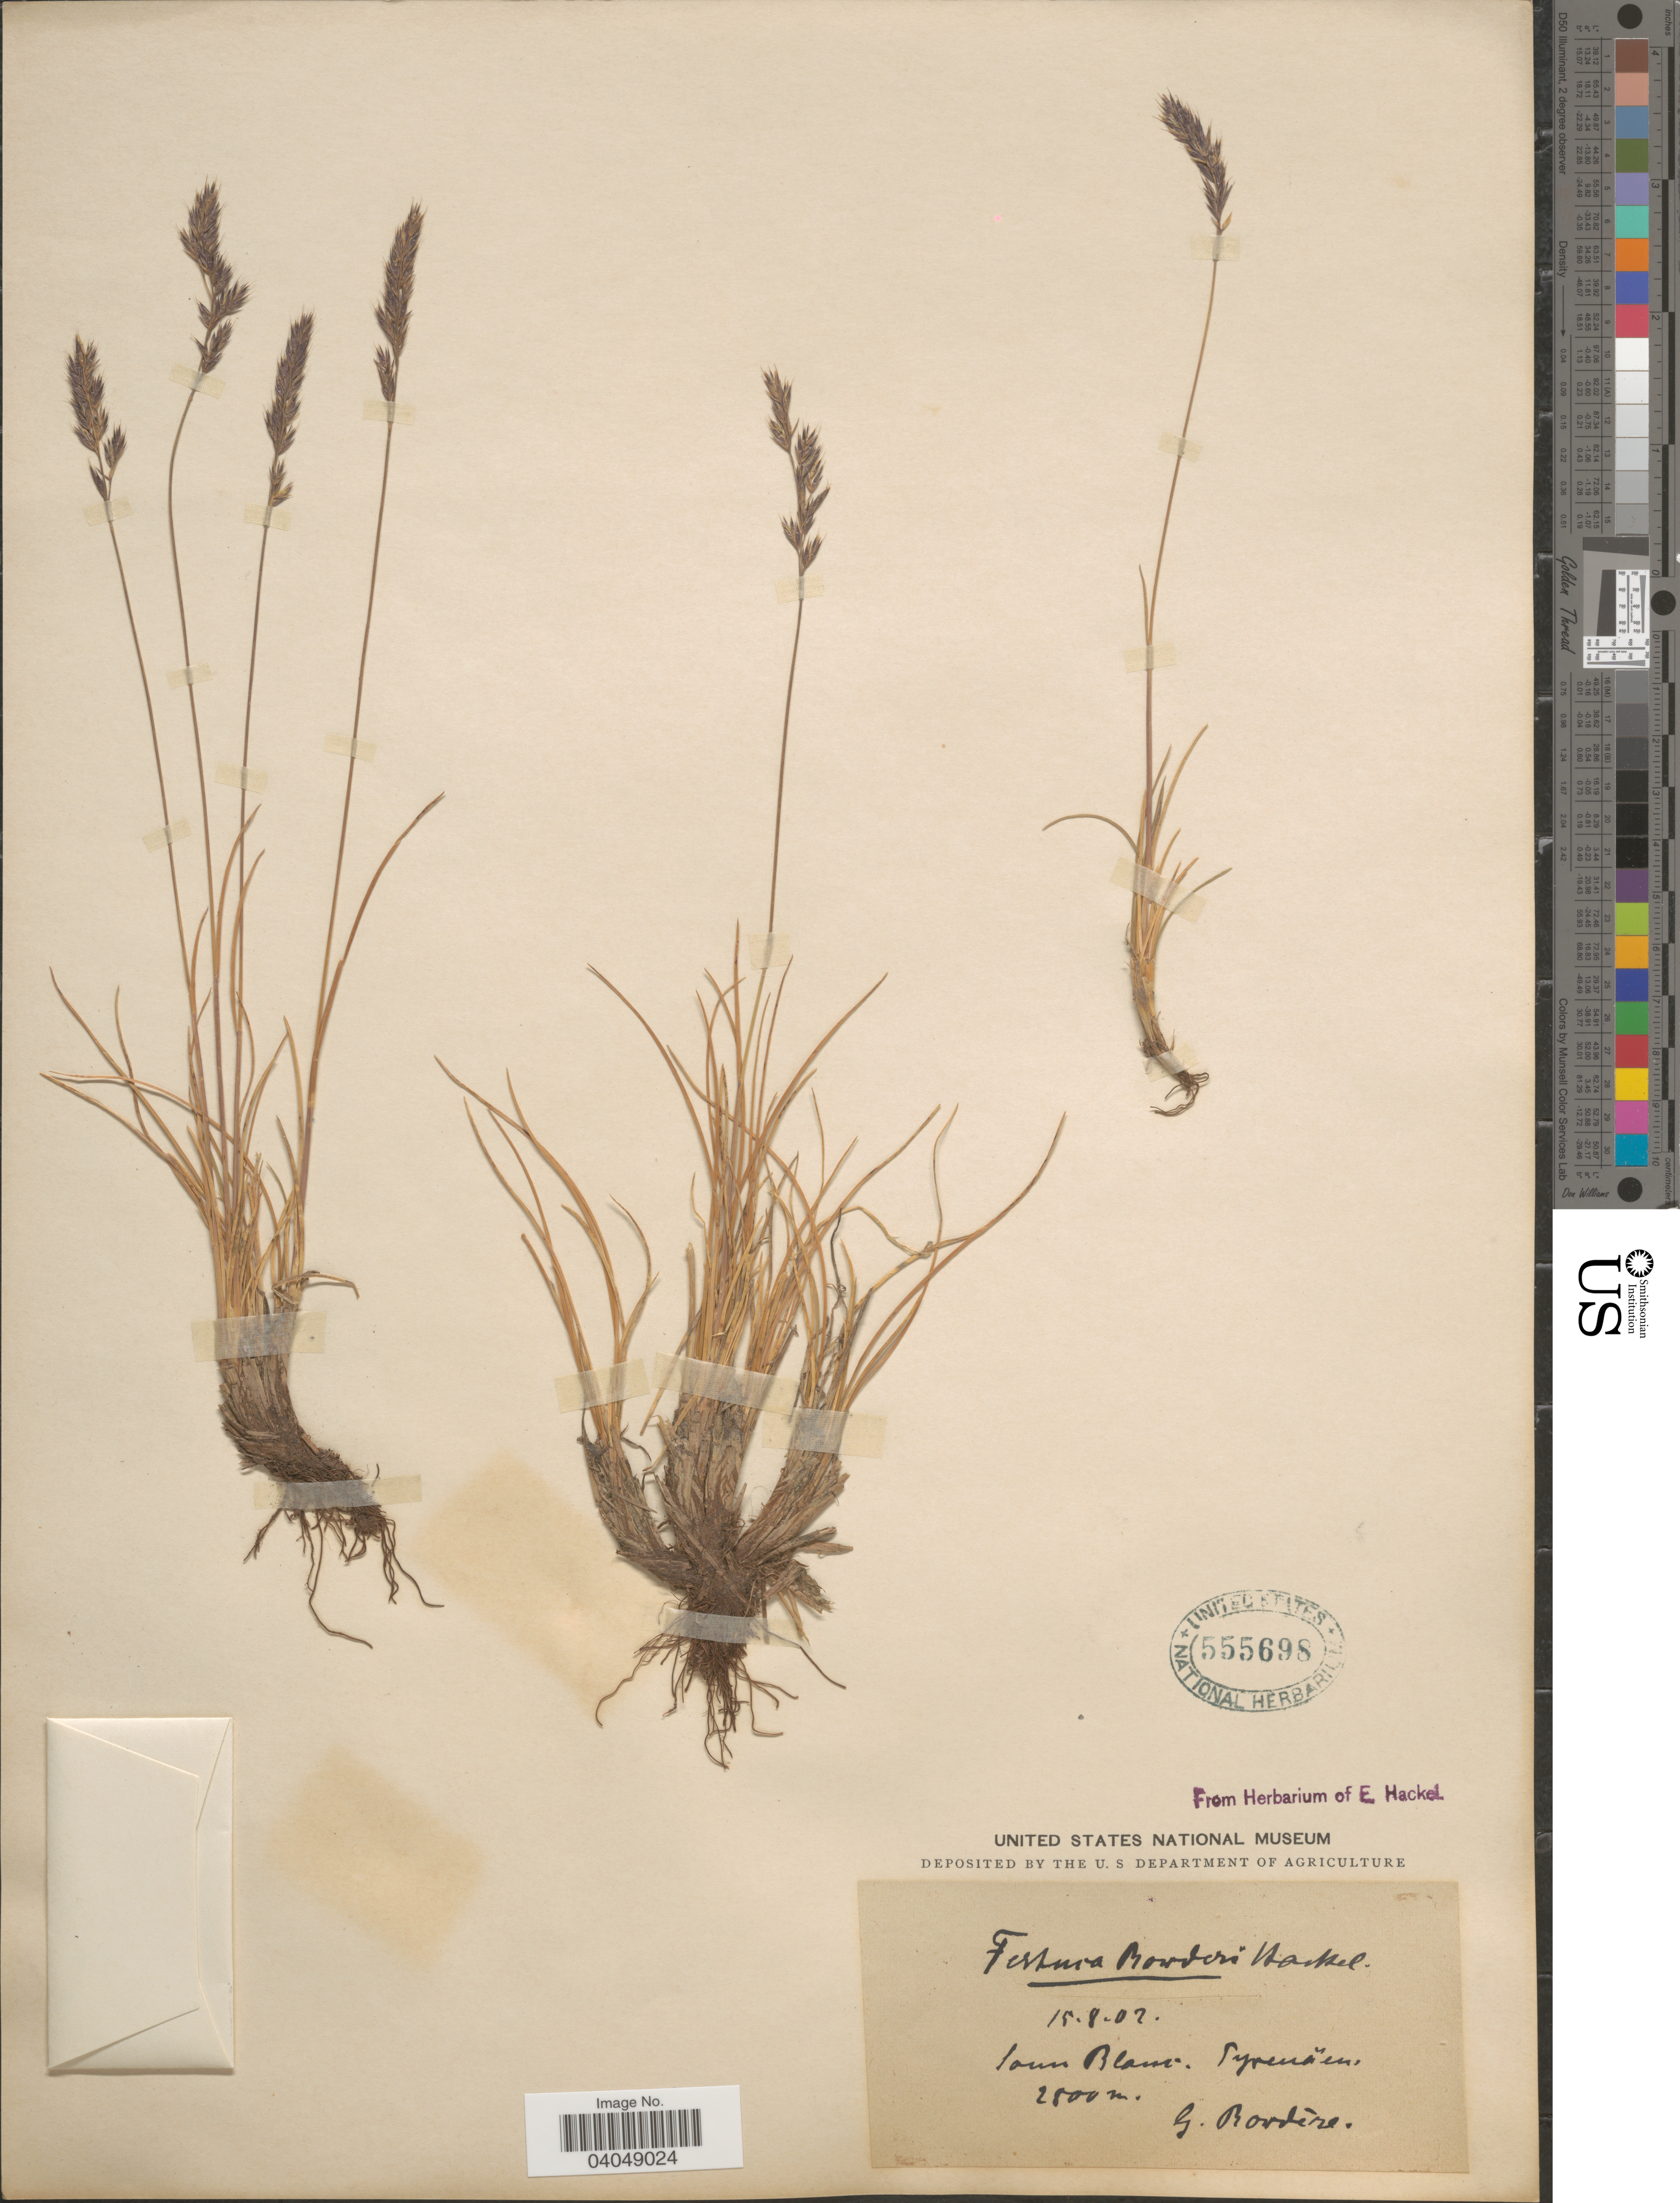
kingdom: Plantae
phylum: Tracheophyta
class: Liliopsida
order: Poales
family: Poaceae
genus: Festuca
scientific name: Festuca borderei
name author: Kerguélen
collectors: G. Bordère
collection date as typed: Transcribed d/m/y: 15/8/2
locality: Loun [interpreted] Blanc, Pyrenées.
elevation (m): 2800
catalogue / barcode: US 555698